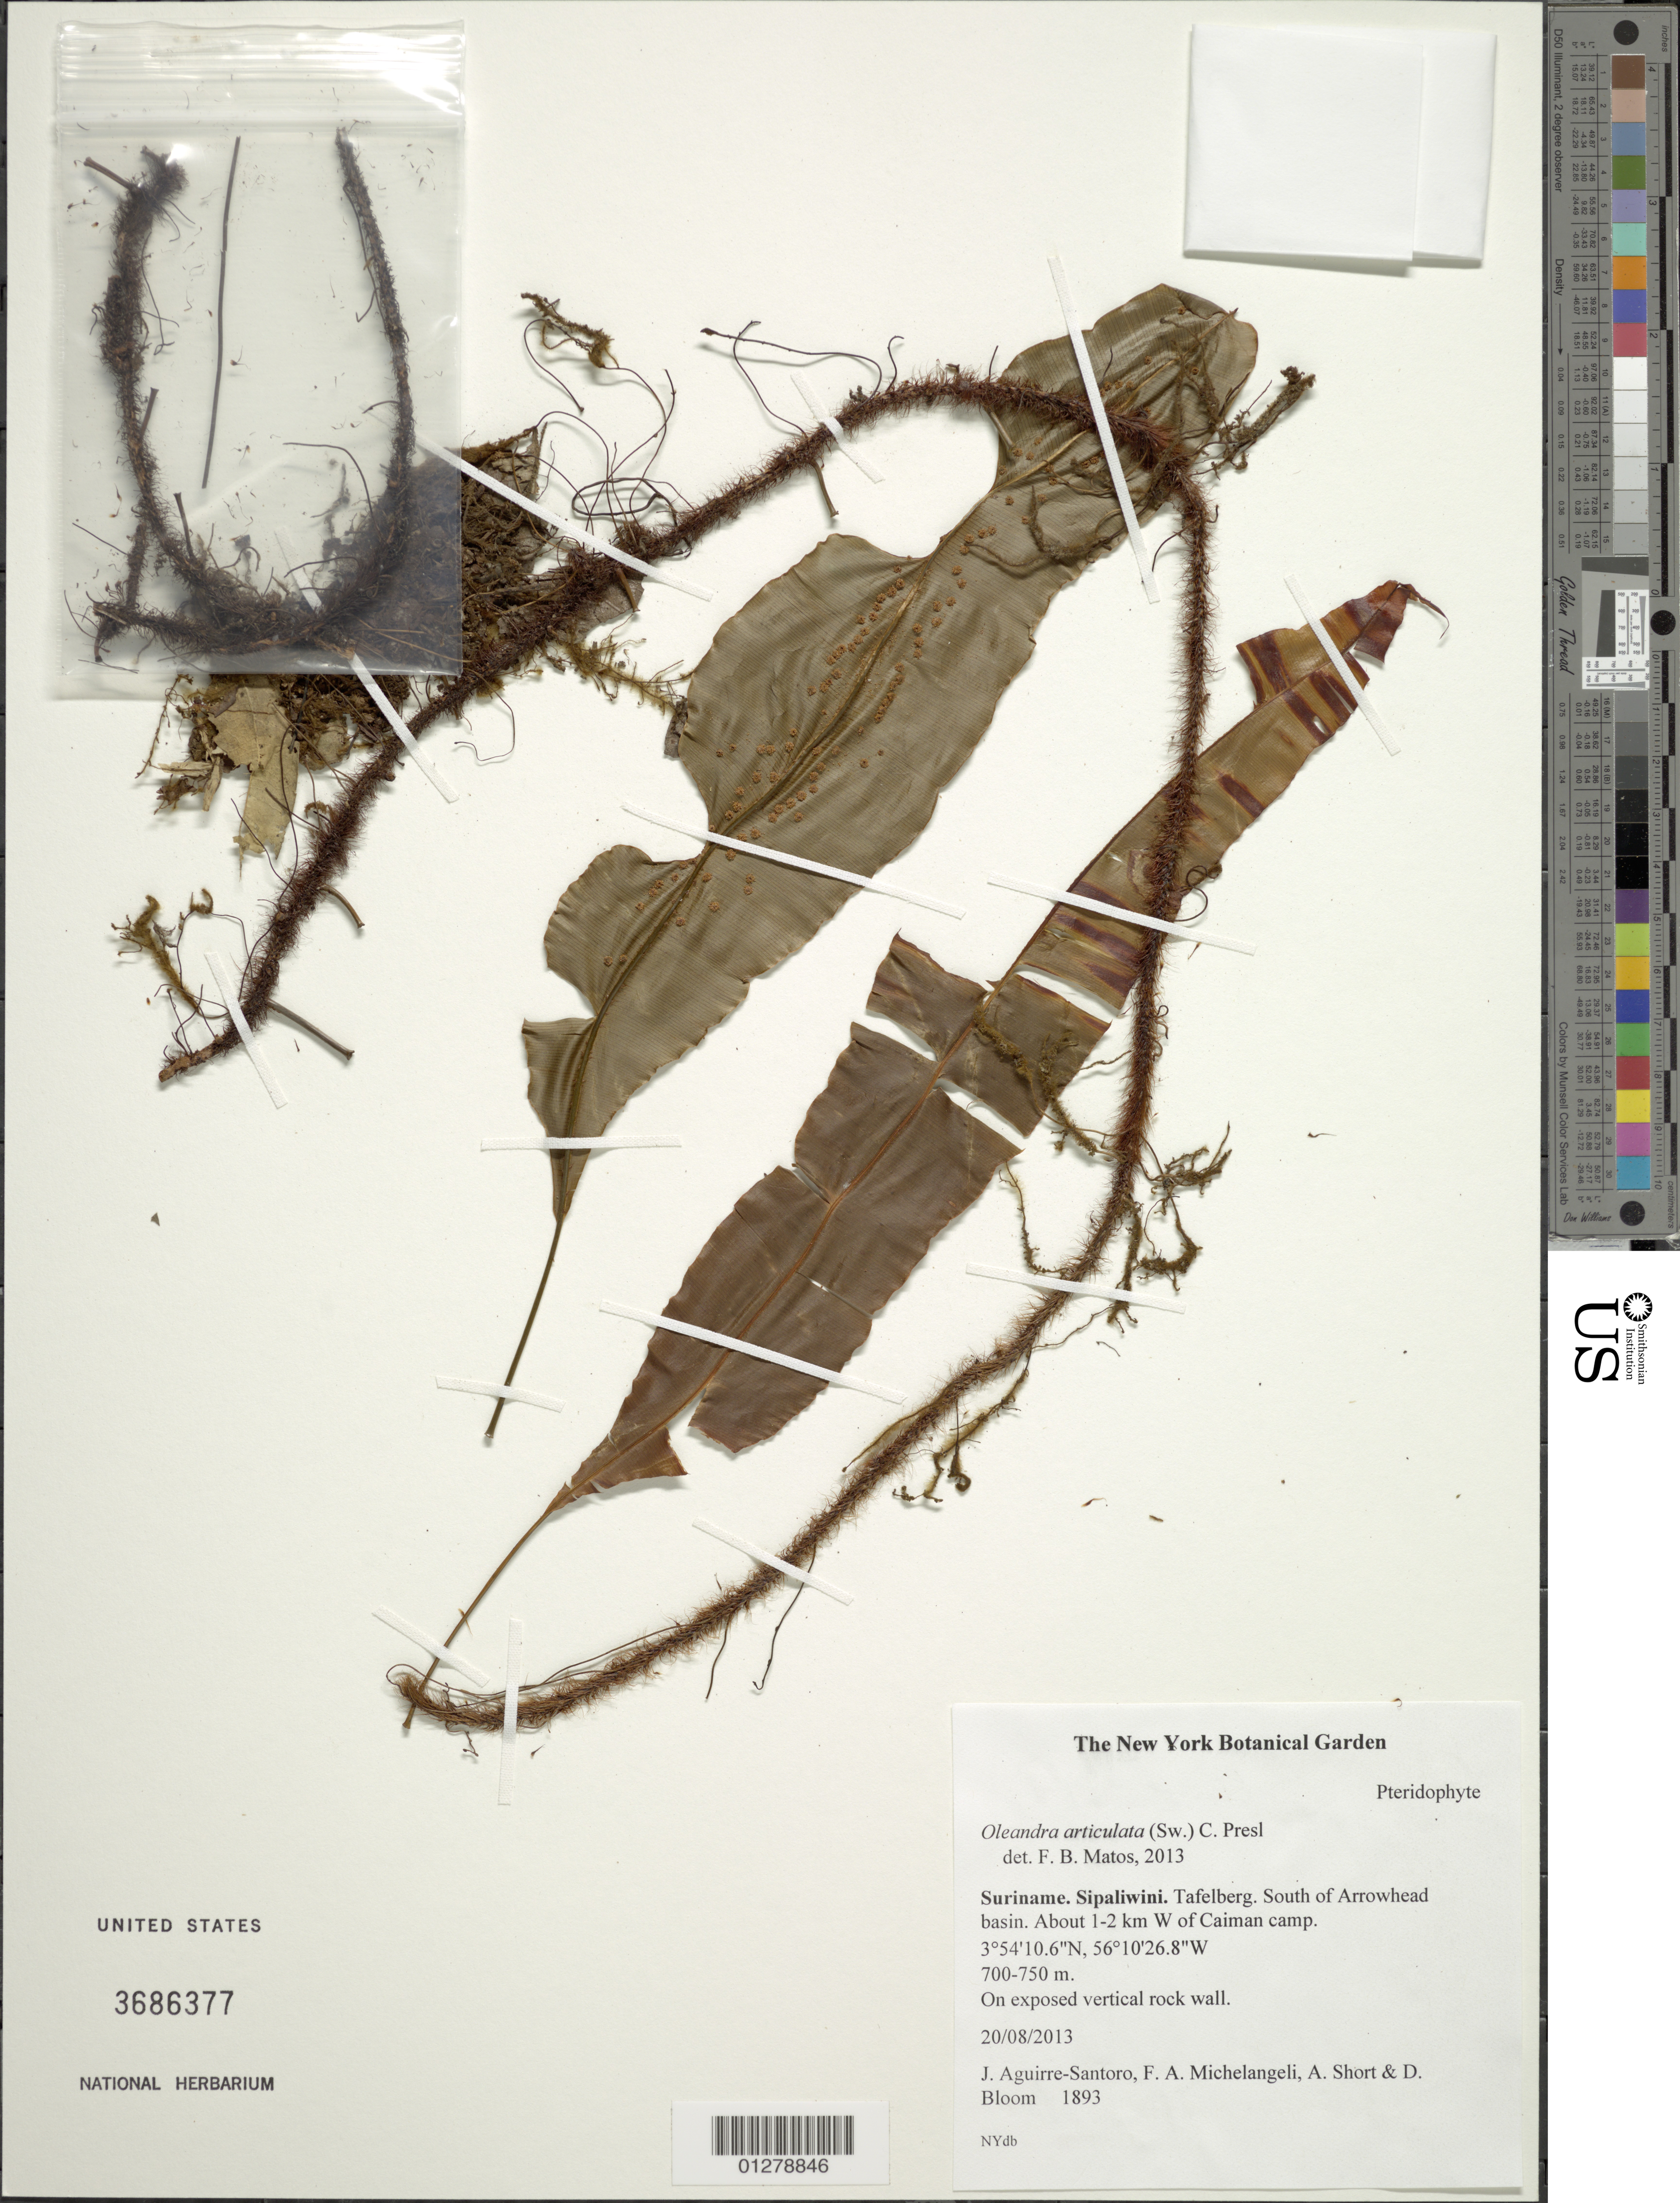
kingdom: Plantae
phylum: Tracheophyta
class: Polypodiopsida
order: Polypodiales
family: Oleandraceae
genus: Oleandra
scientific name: Oleandra articulata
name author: (Sw.) C. Presl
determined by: Matos, F. B.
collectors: F. A. Michelangeli, A. Short & D. Bloom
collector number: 1893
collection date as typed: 20 Aug 2013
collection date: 2013-08-20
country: Suriname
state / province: Sipaliwini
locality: Tafelberg. South of Arrowhead basin. About 1-2 km W of Caiman camp.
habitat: On exposed vertical rock wall.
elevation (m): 700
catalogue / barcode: US 3686377